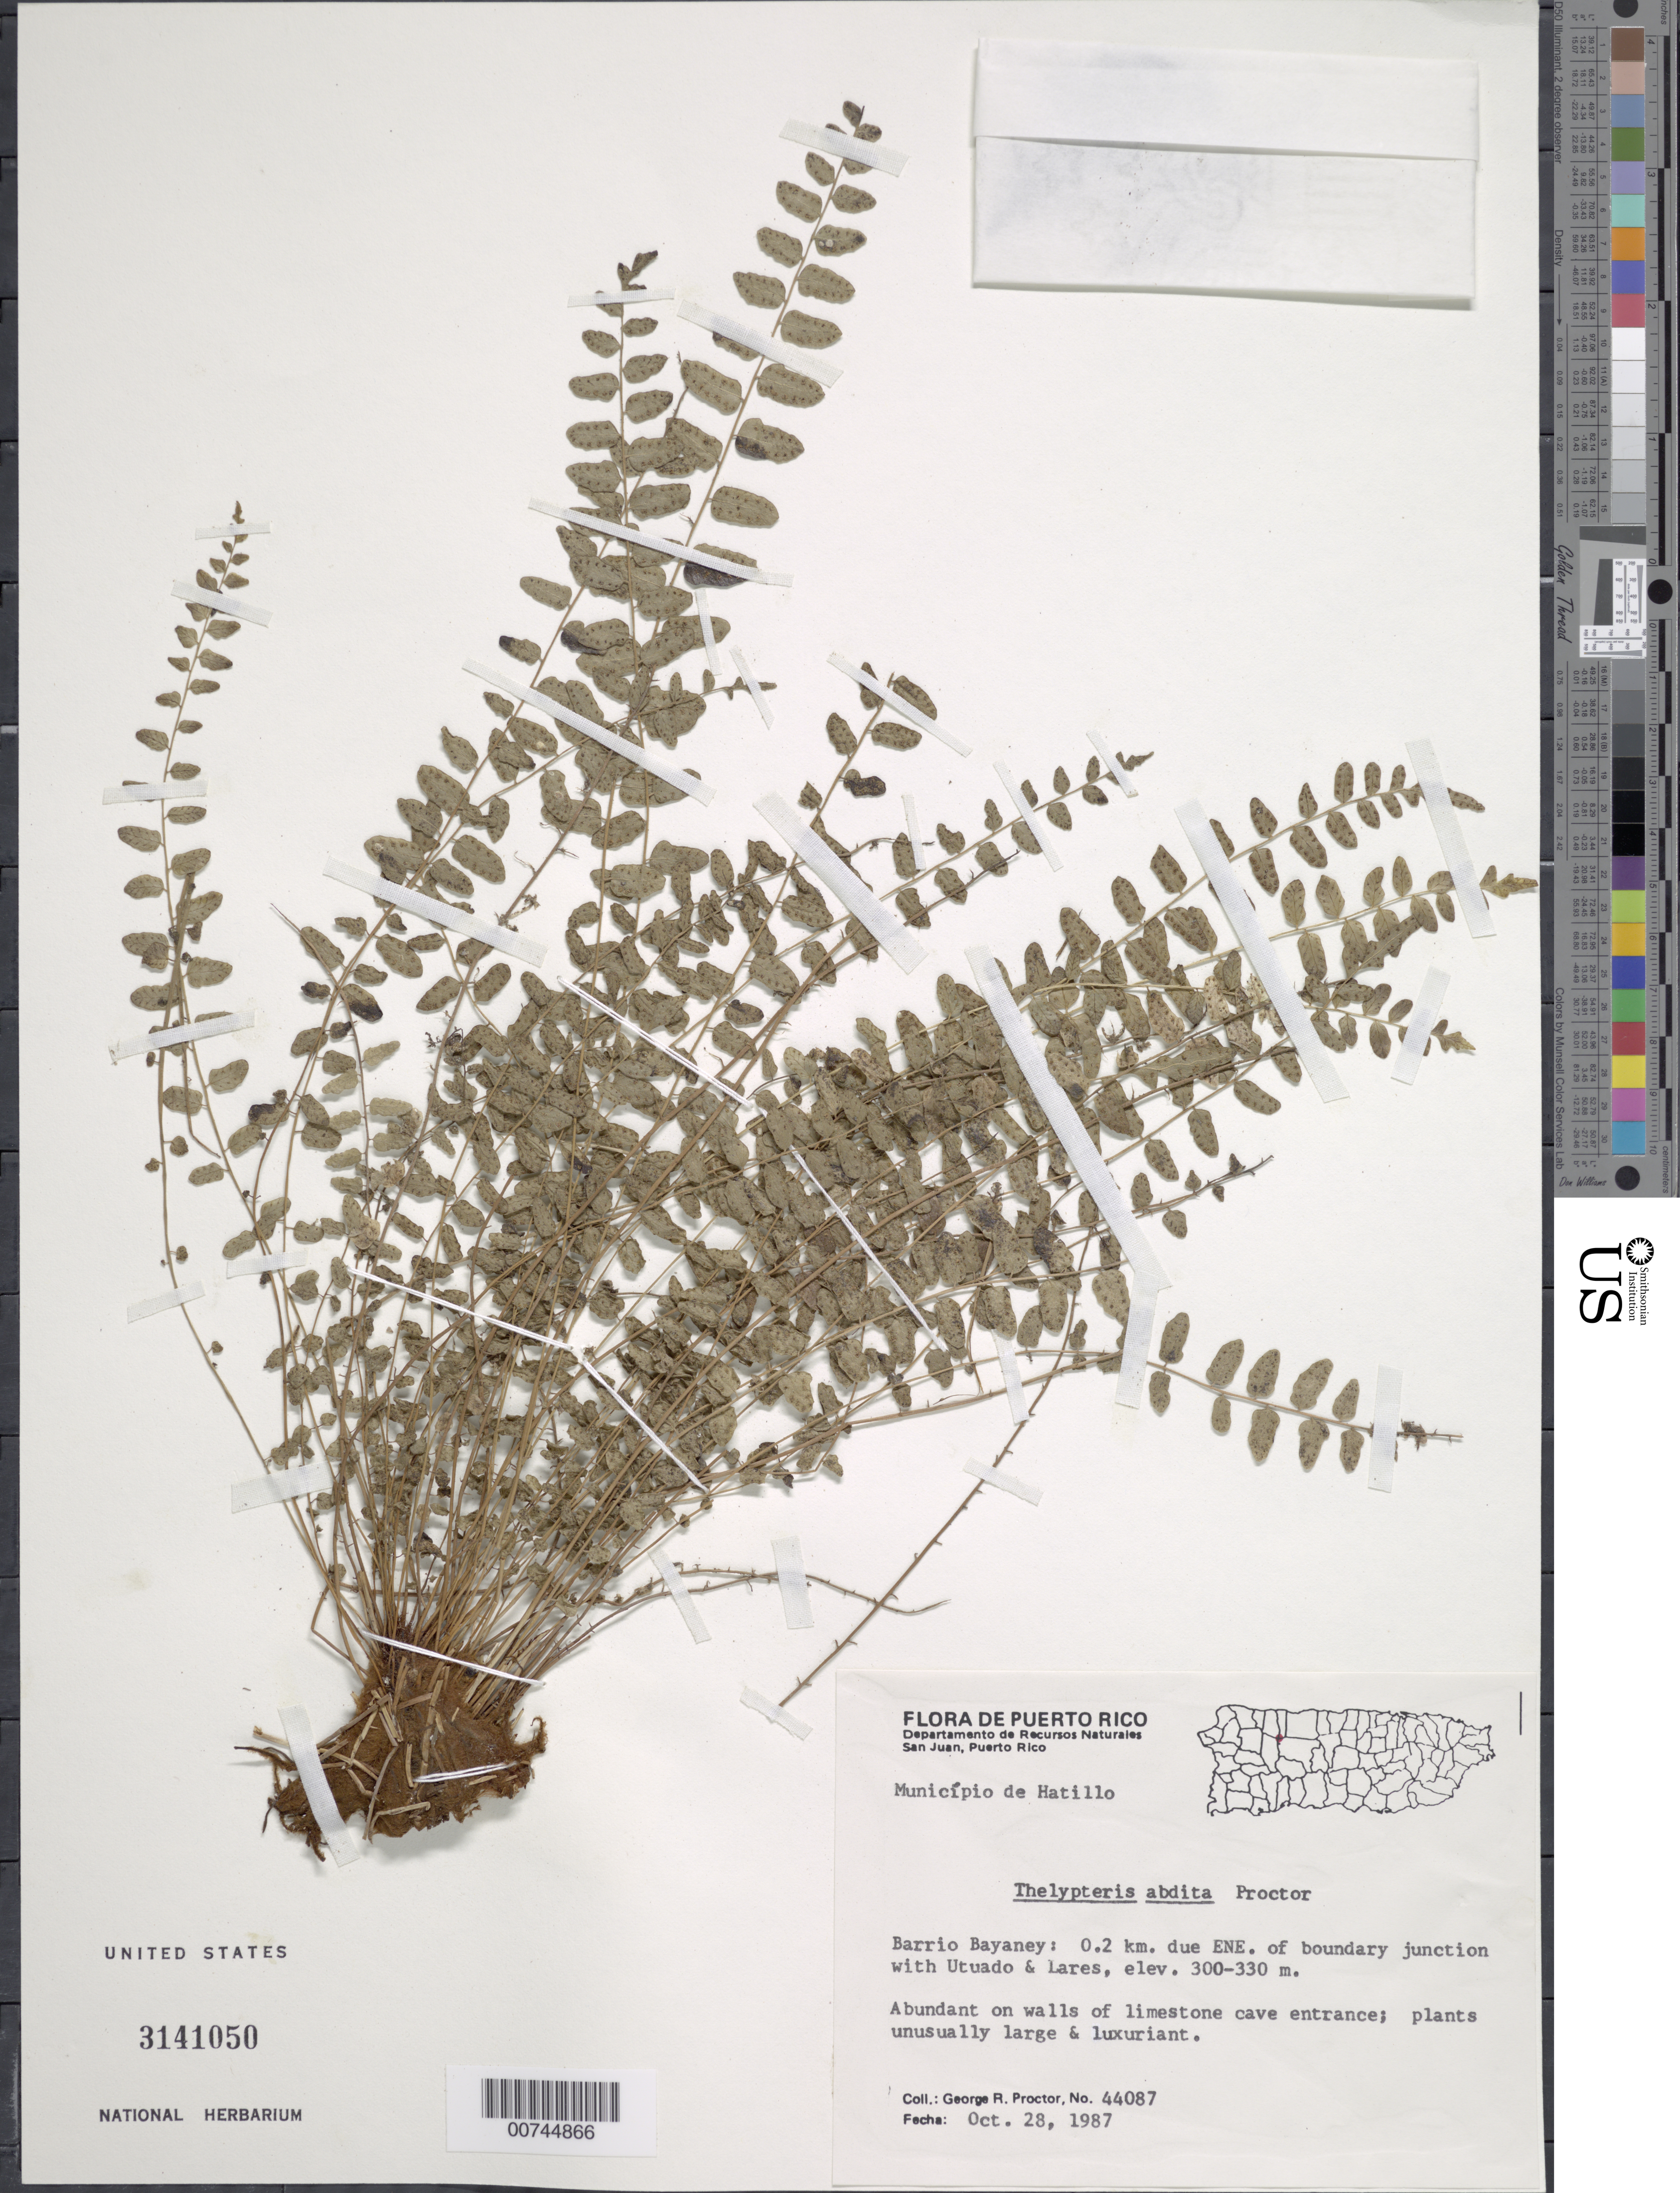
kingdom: Plantae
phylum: Tracheophyta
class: Polypodiopsida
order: Polypodiales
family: Thelypteridaceae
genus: Goniopteris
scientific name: Goniopteris abdita (Proctor) comb. nov., ined 2015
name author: (Proctor)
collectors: G. R. Proctor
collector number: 44087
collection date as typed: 28 Oct 1987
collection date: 1987-10-28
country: Puerto Rico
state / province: Hatillo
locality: Barrio Bayaney: 0.2 km due ENE of boundary junction with Utuado & Lares. Municipio de hatillo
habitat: Abundant on walls of limestone cave entrance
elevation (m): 300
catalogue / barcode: US 3141050